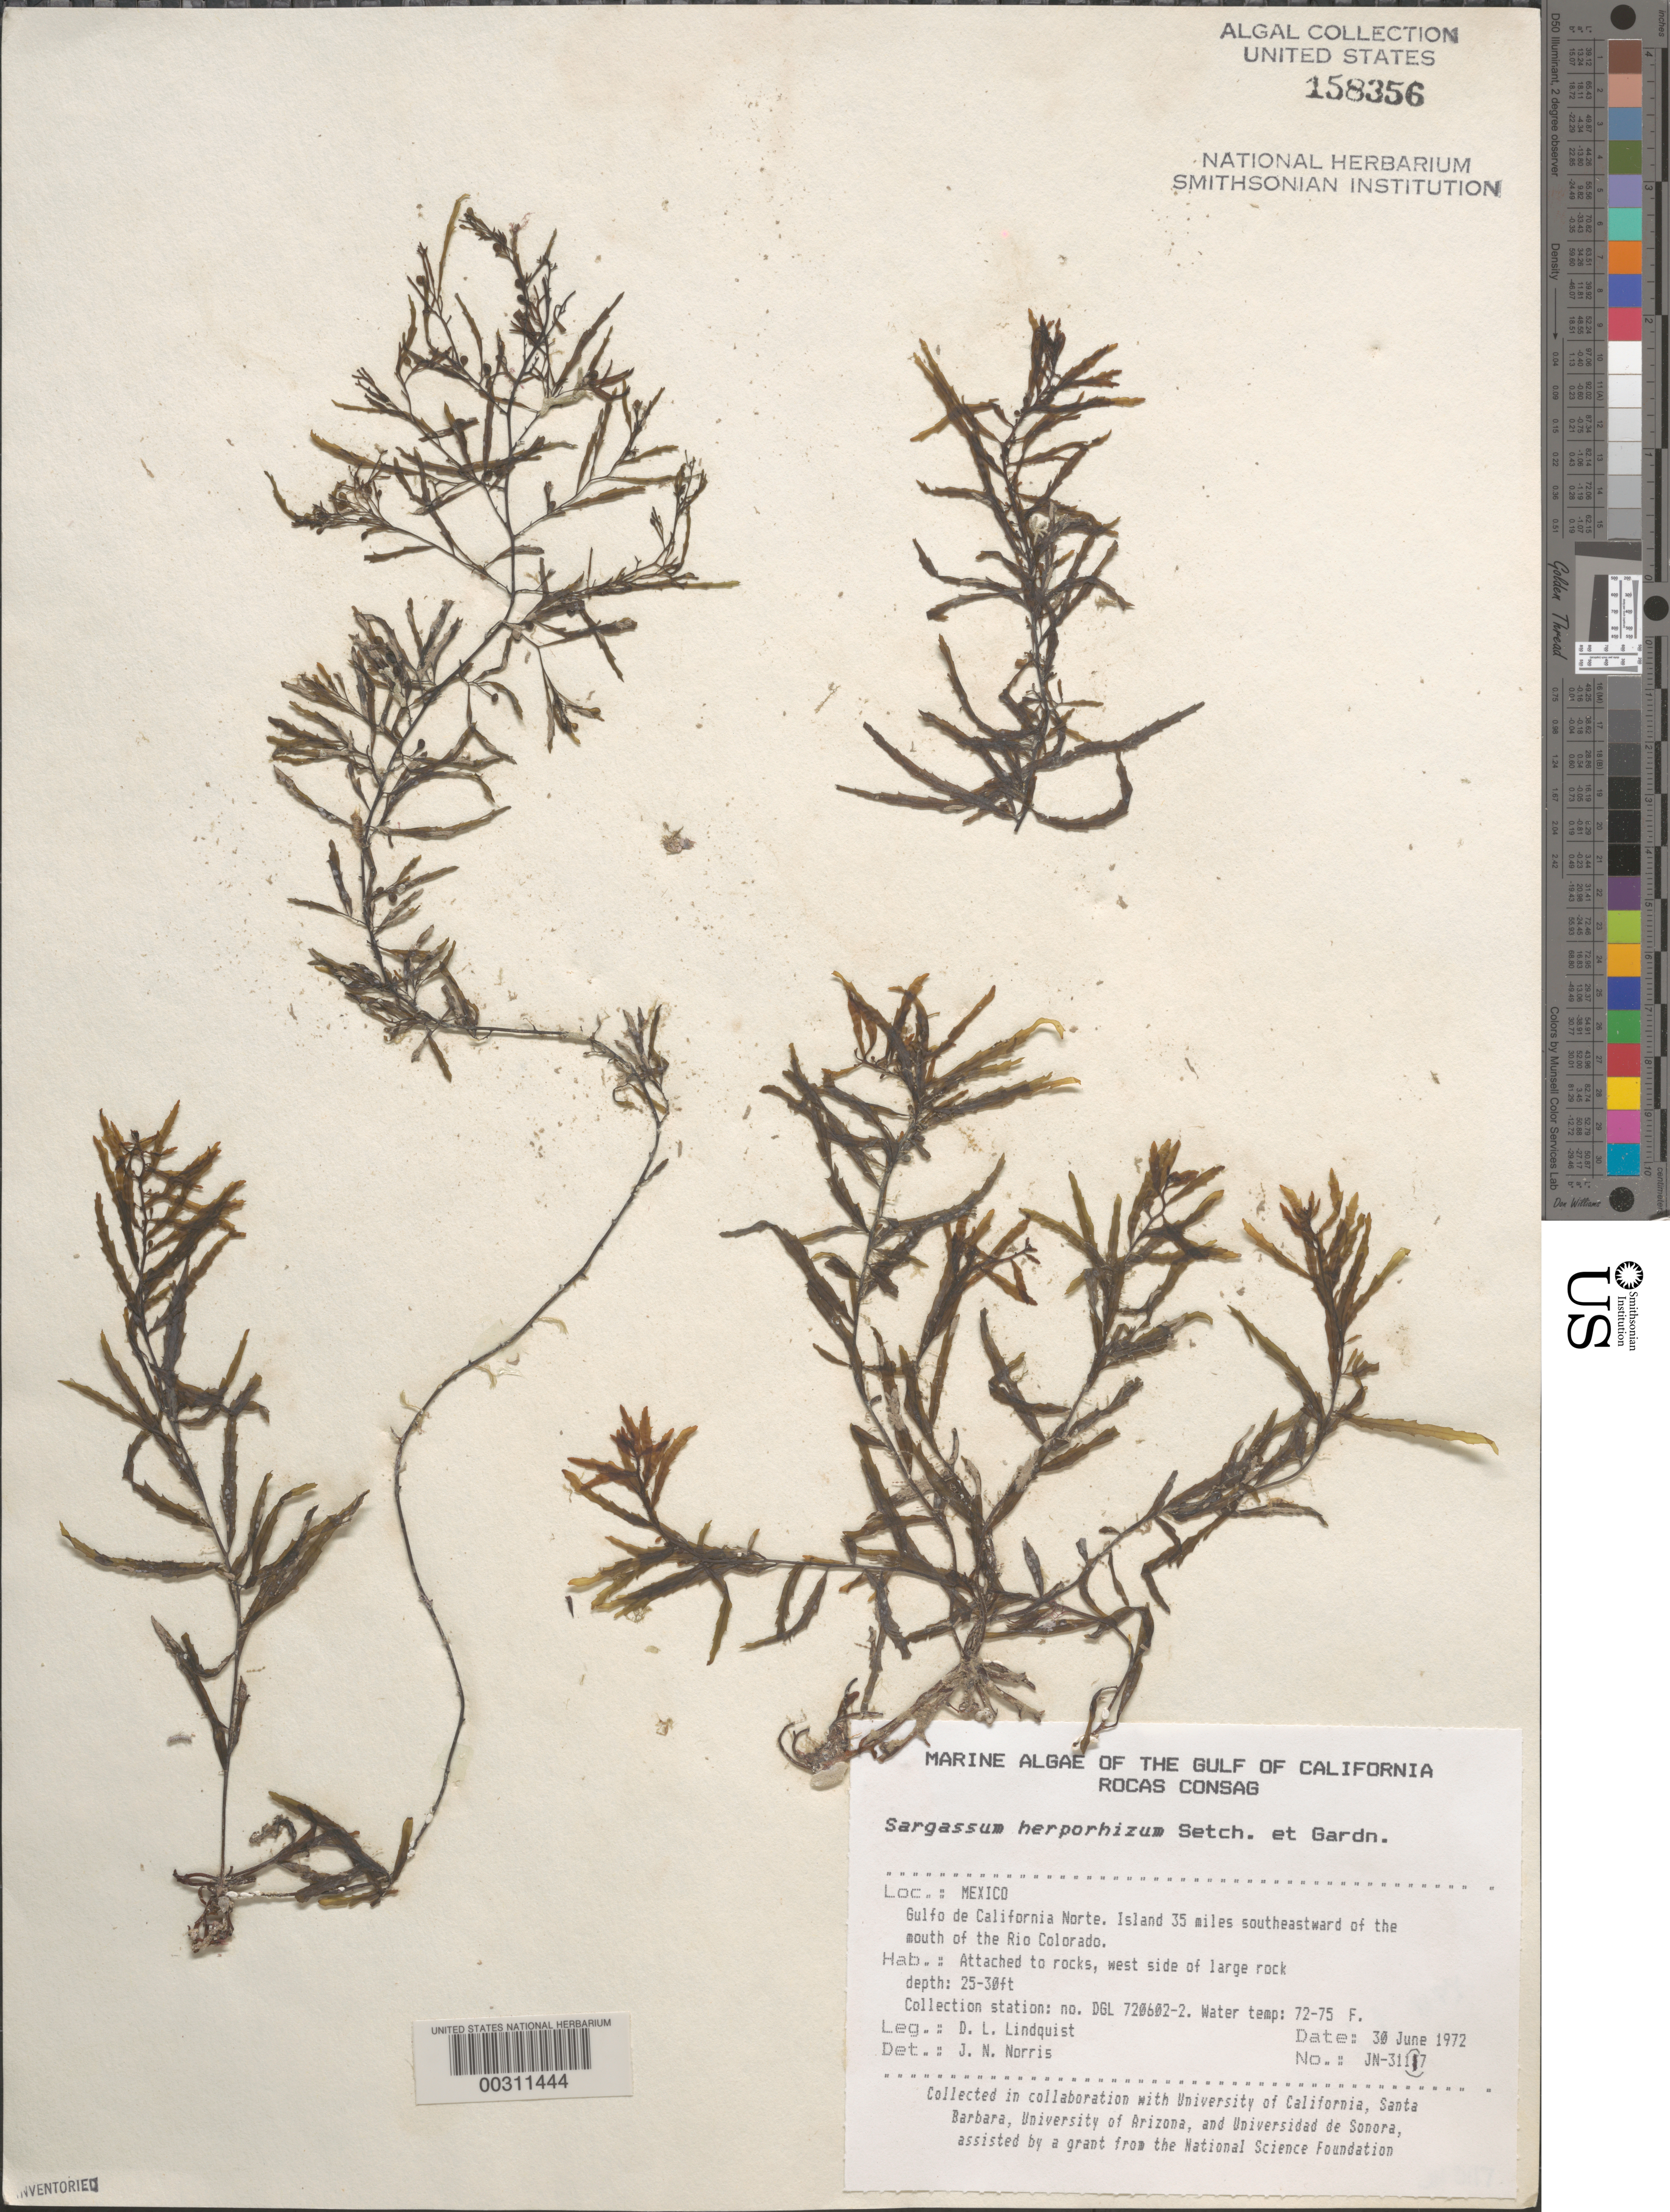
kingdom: Chromista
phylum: Ochrophyta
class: Phaeophyceae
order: Fucales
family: Sargassaceae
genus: Sargassum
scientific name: Sargassum herporhizum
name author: Setch. & N.L. Gardner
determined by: Norris, James N.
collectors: D. Lindquist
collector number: JN-3117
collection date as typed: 30 Jun 1972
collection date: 1972-06-30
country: Mexico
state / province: Baja California Norte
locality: Rocas Consag, 35 miles southeast of Rio Colorado mouth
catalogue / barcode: US 158356